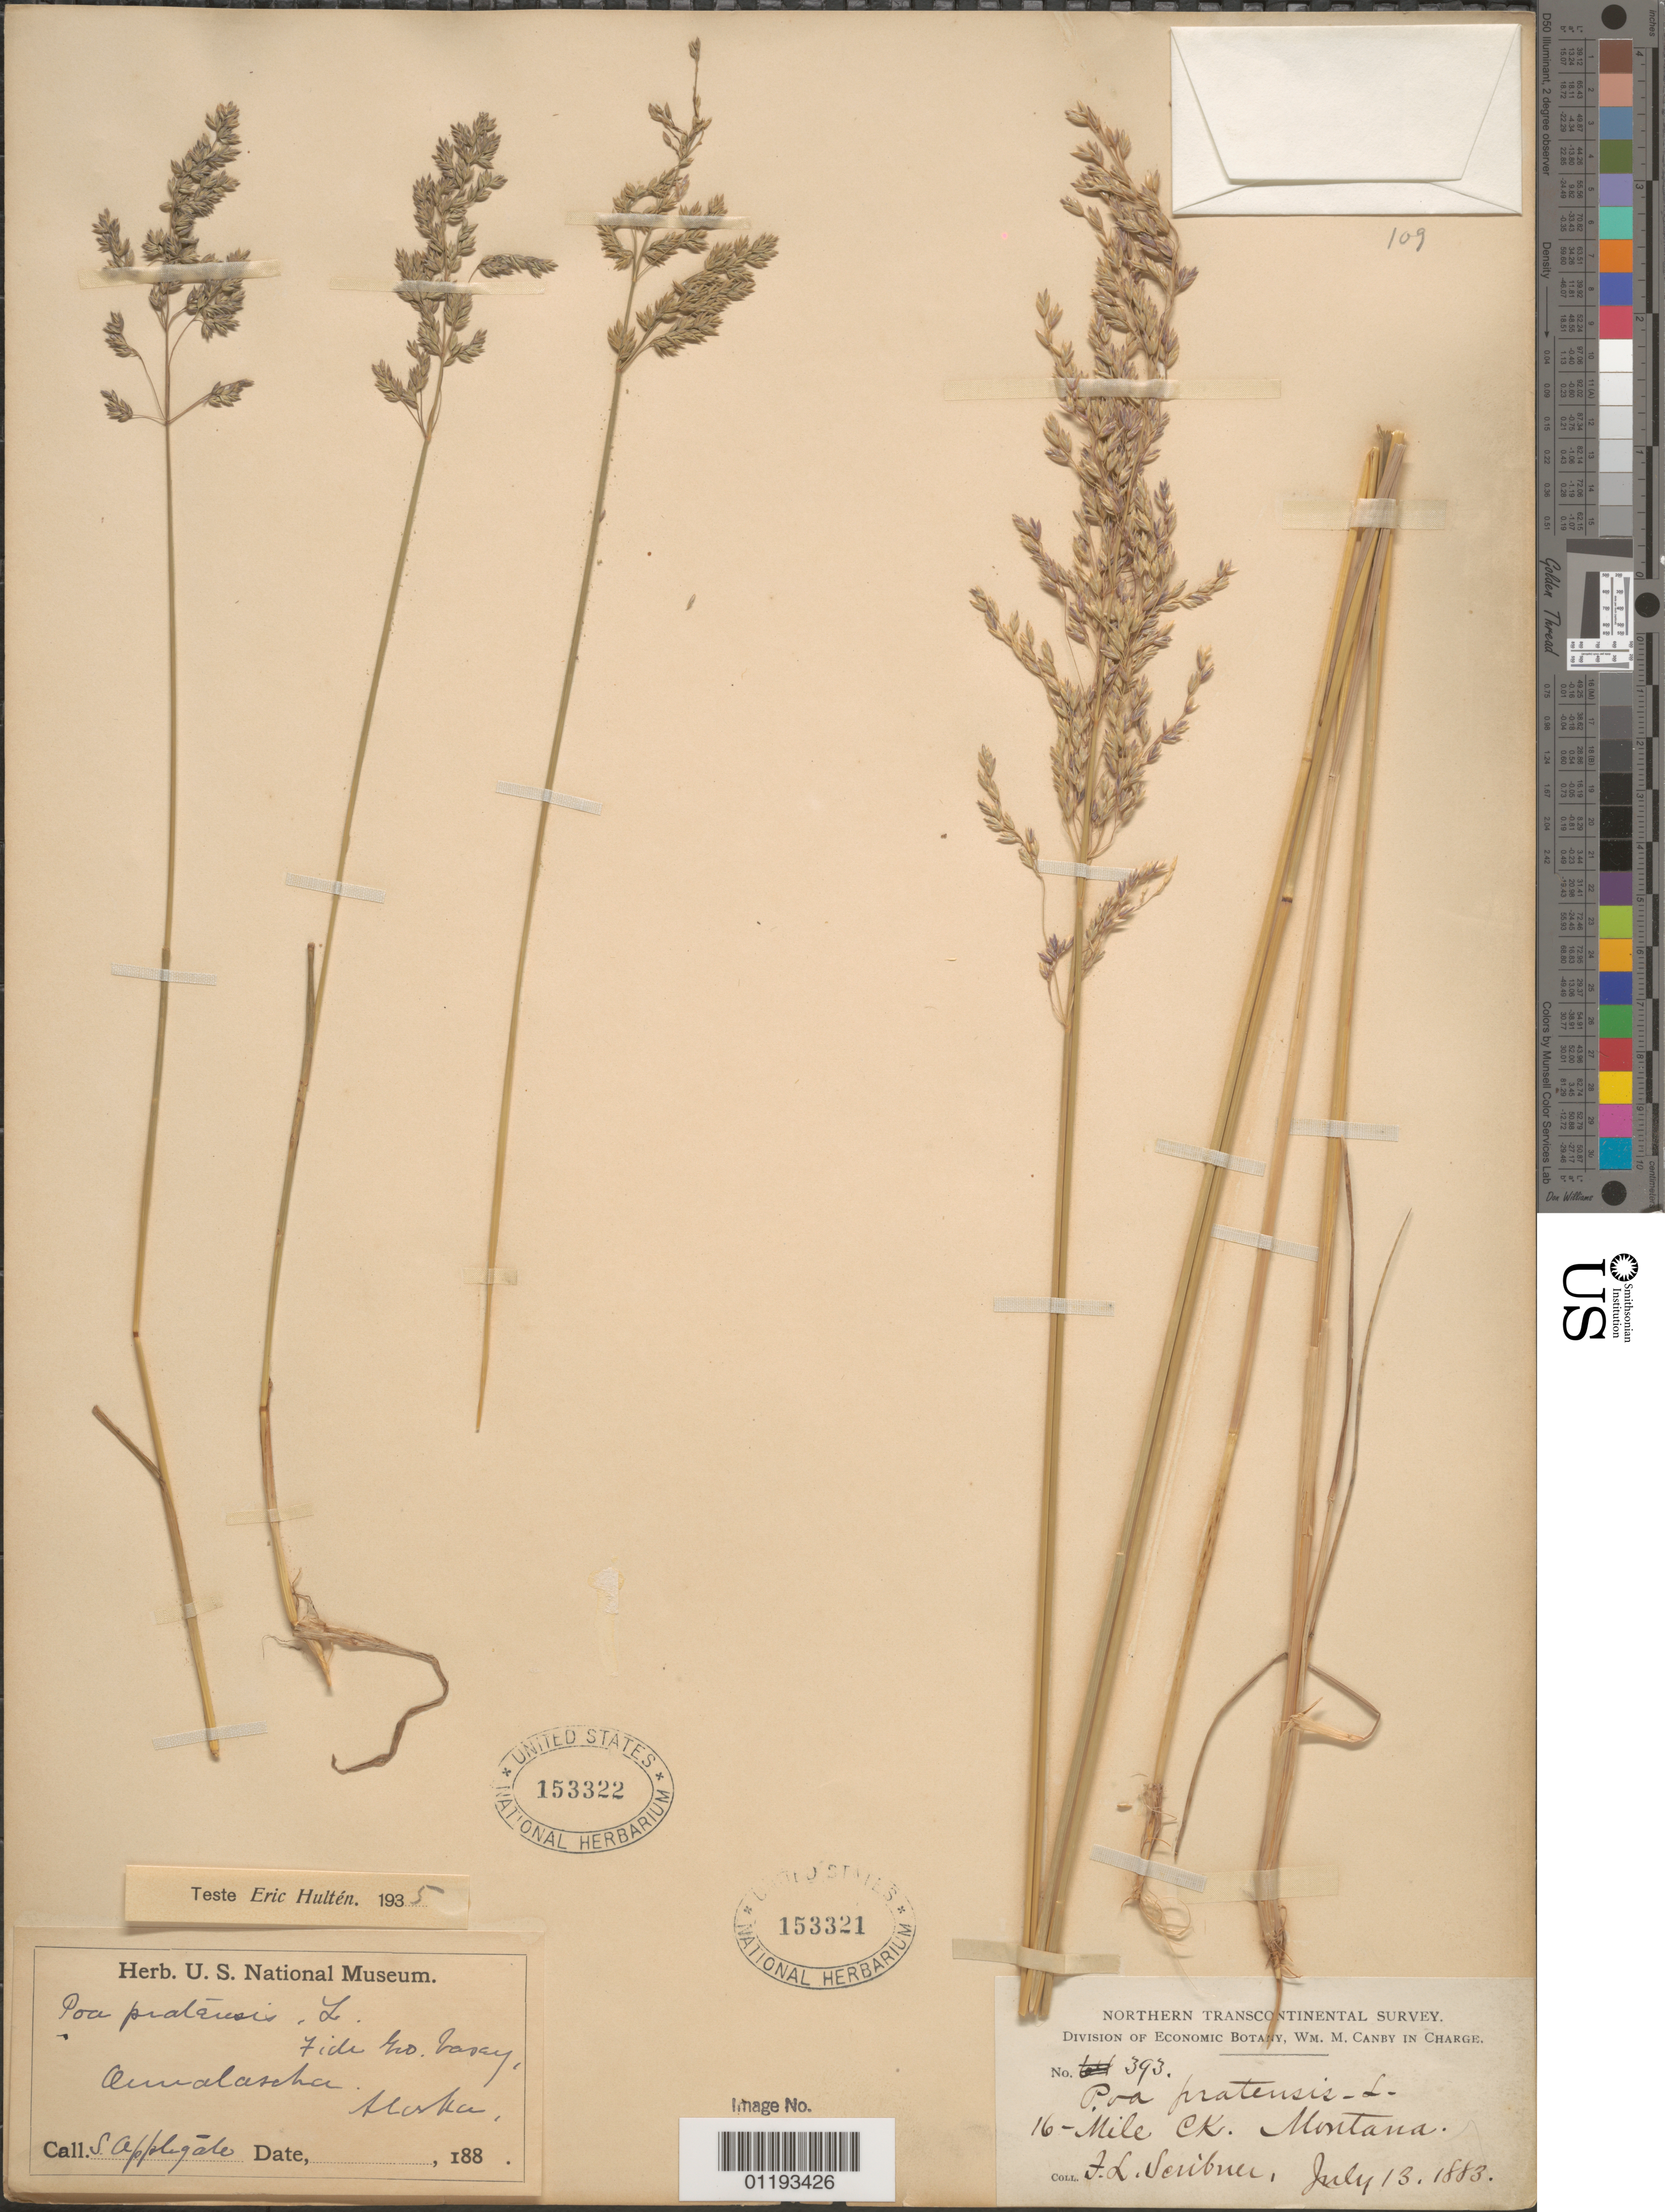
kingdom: Plantae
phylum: Tracheophyta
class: Liliopsida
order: Poales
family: Poaceae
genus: Poa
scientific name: Poa pratensis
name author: L.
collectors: S. S. Applegate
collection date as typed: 188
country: United States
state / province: Alaska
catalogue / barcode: US 153322